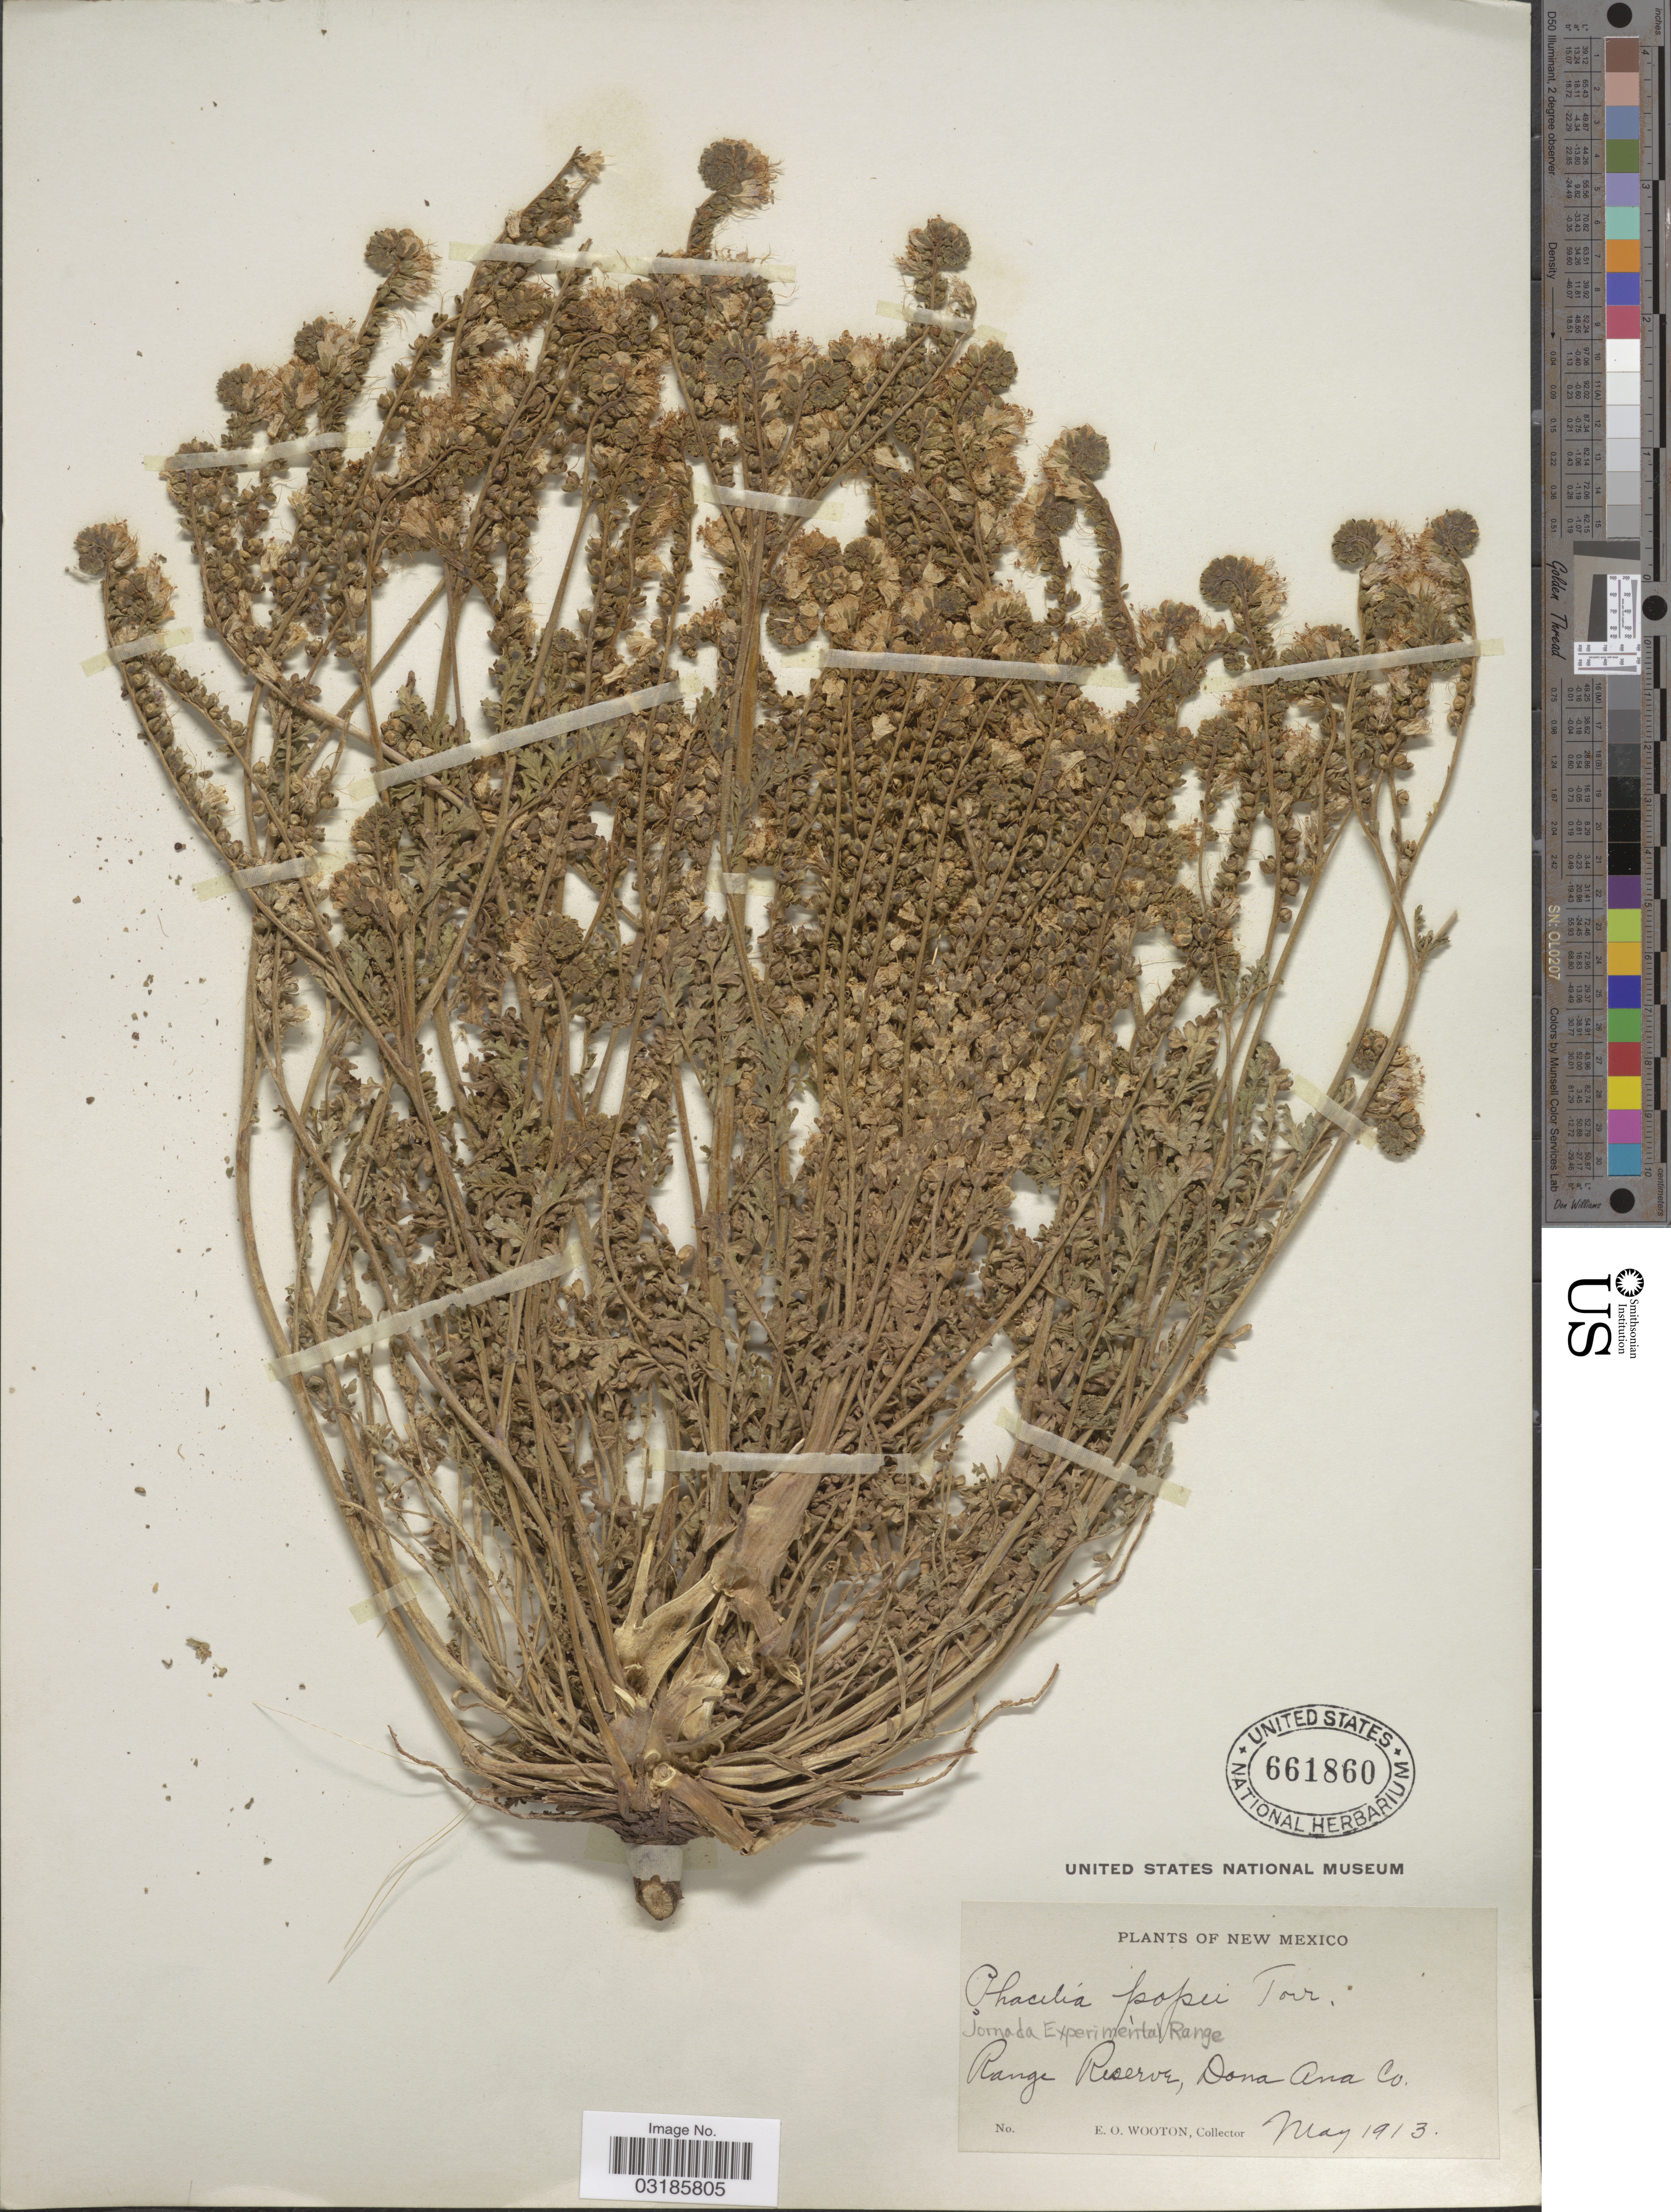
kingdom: Plantae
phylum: Tracheophyta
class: Magnoliopsida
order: Boraginales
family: Hydrophyllaceae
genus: Phacelia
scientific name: Phacelia popei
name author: Torr. & A. Gray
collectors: E. O. Wooton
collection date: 1913-05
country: United States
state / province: New Mexico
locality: Jornada Experimental Range. Range Reserve, Dona Ana Co.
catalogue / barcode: US 661860